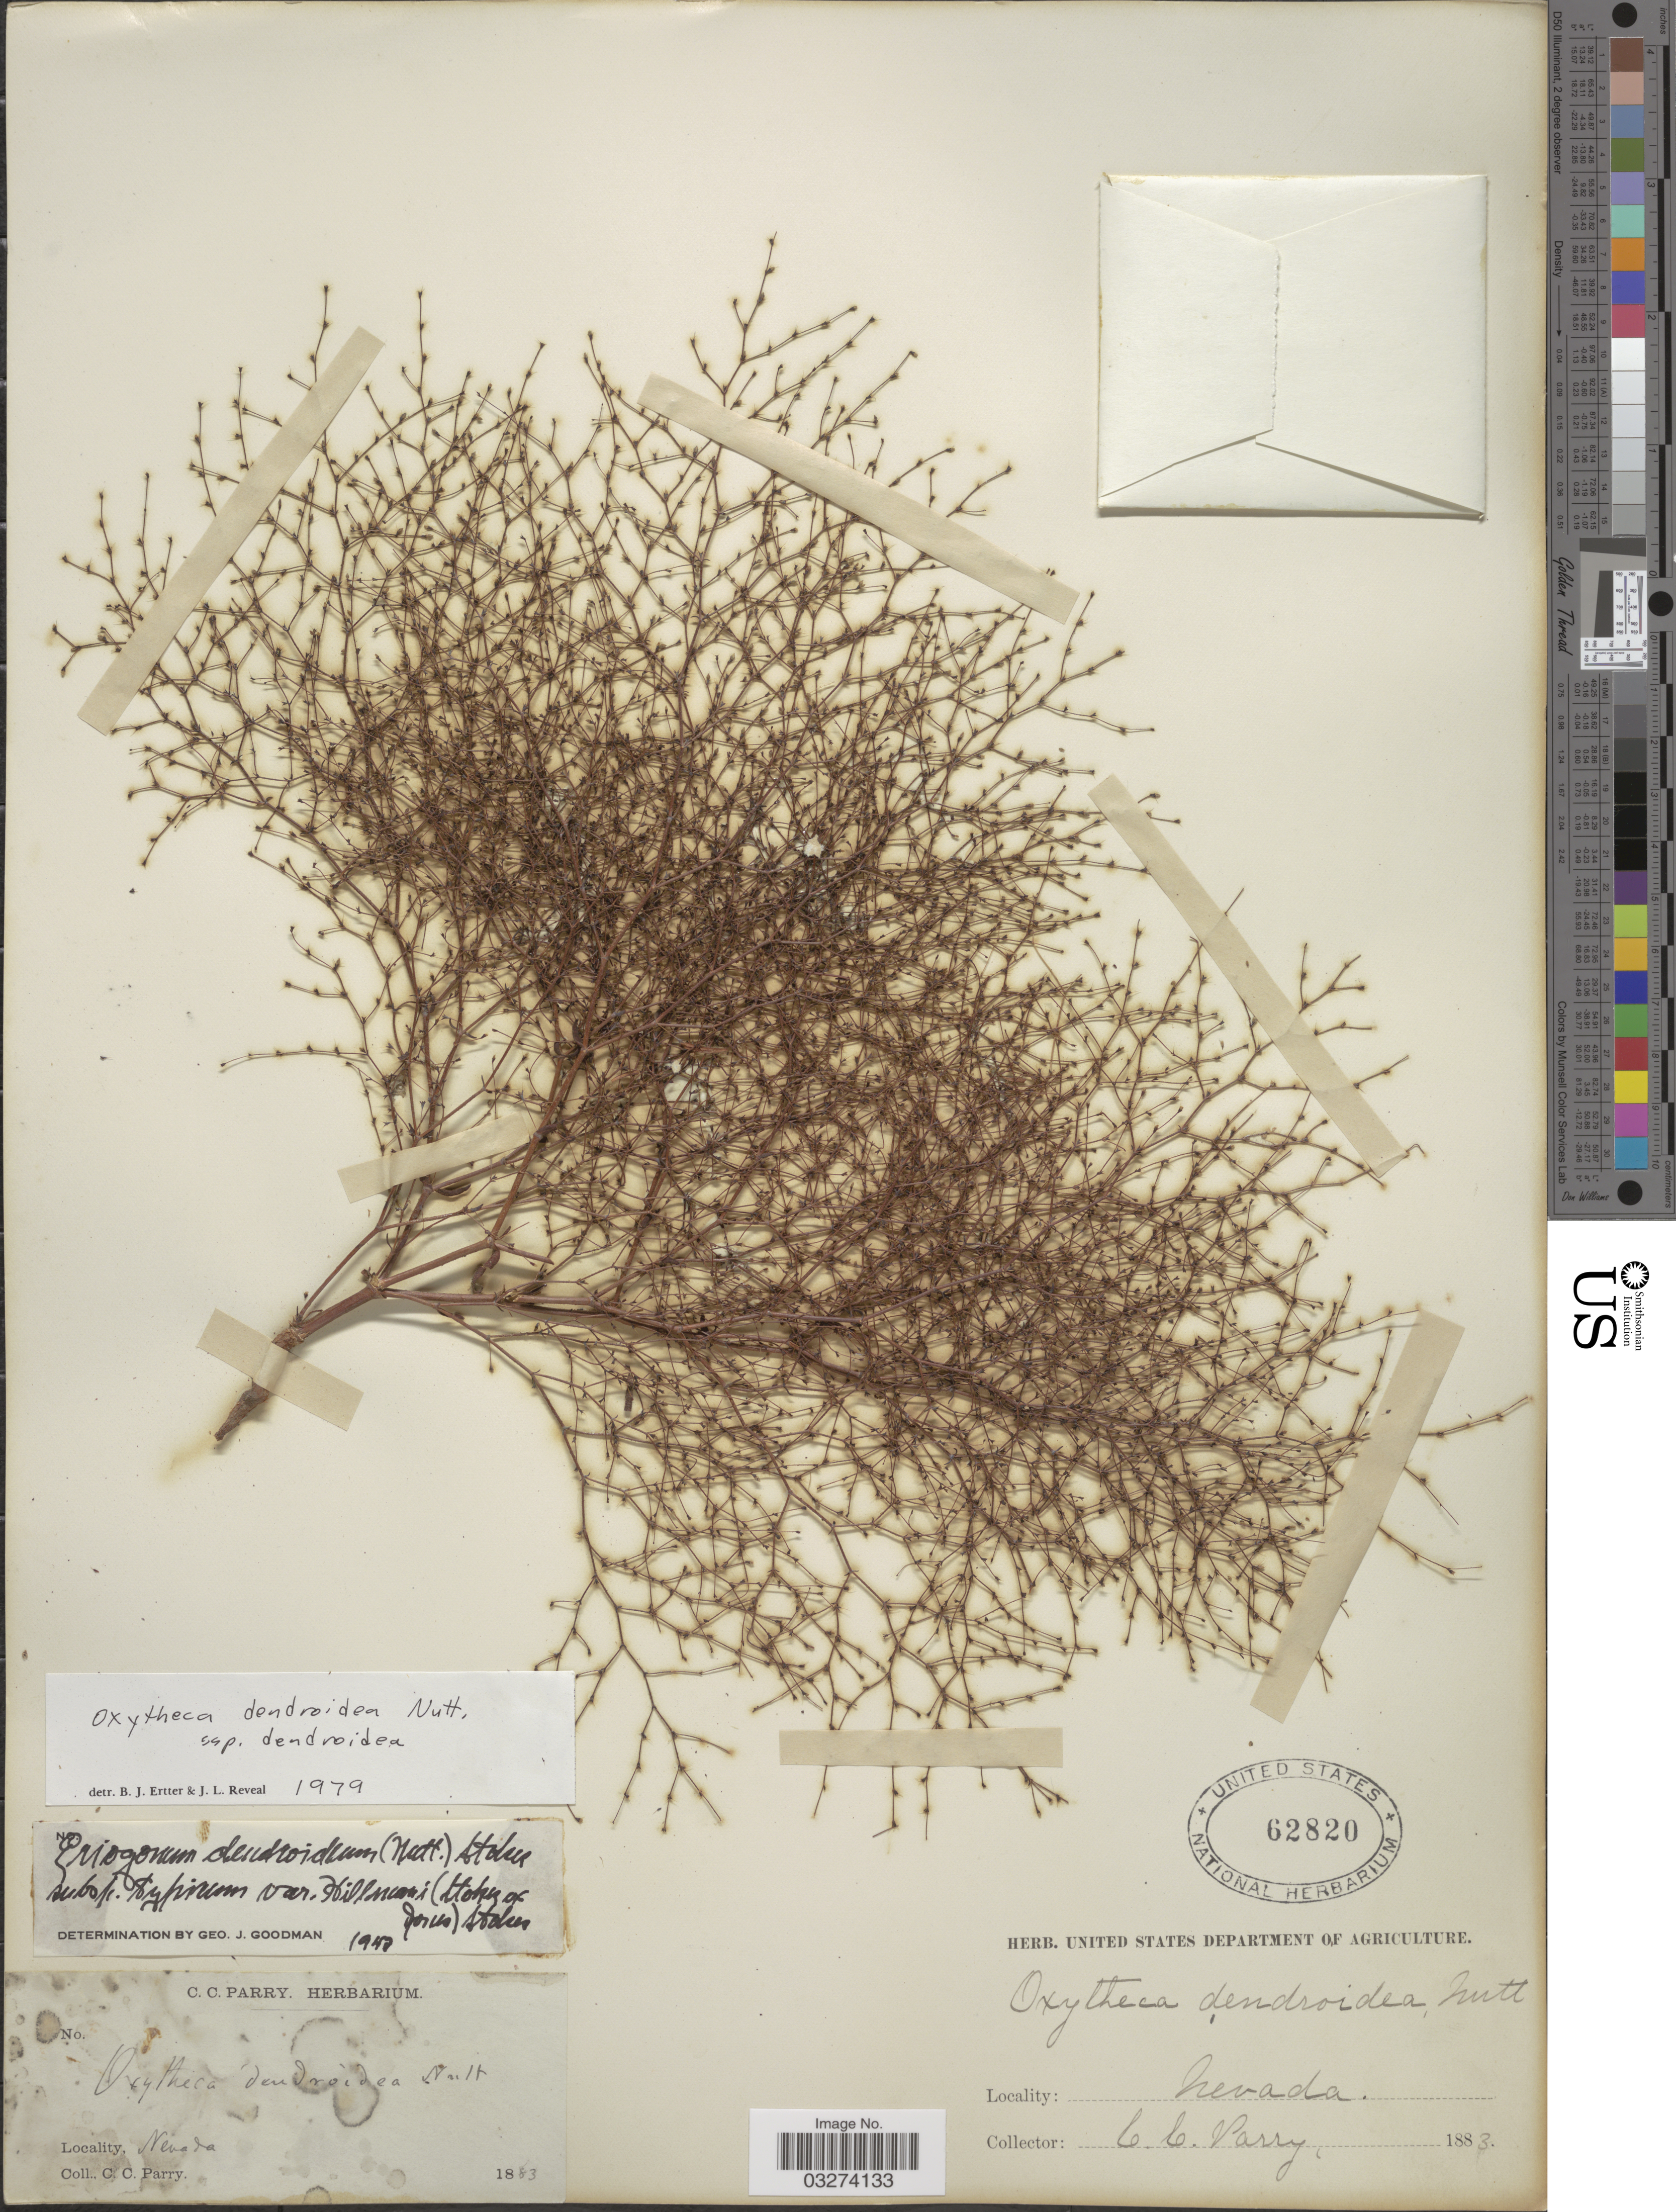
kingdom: Plantae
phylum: Tracheophyta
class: Magnoliopsida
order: Caryophyllales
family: Polygonaceae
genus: Oxytheca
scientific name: Oxytheca dendroidea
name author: Nutt.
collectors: C. C. Parry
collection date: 1883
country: United States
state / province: Nevada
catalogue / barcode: US 62820